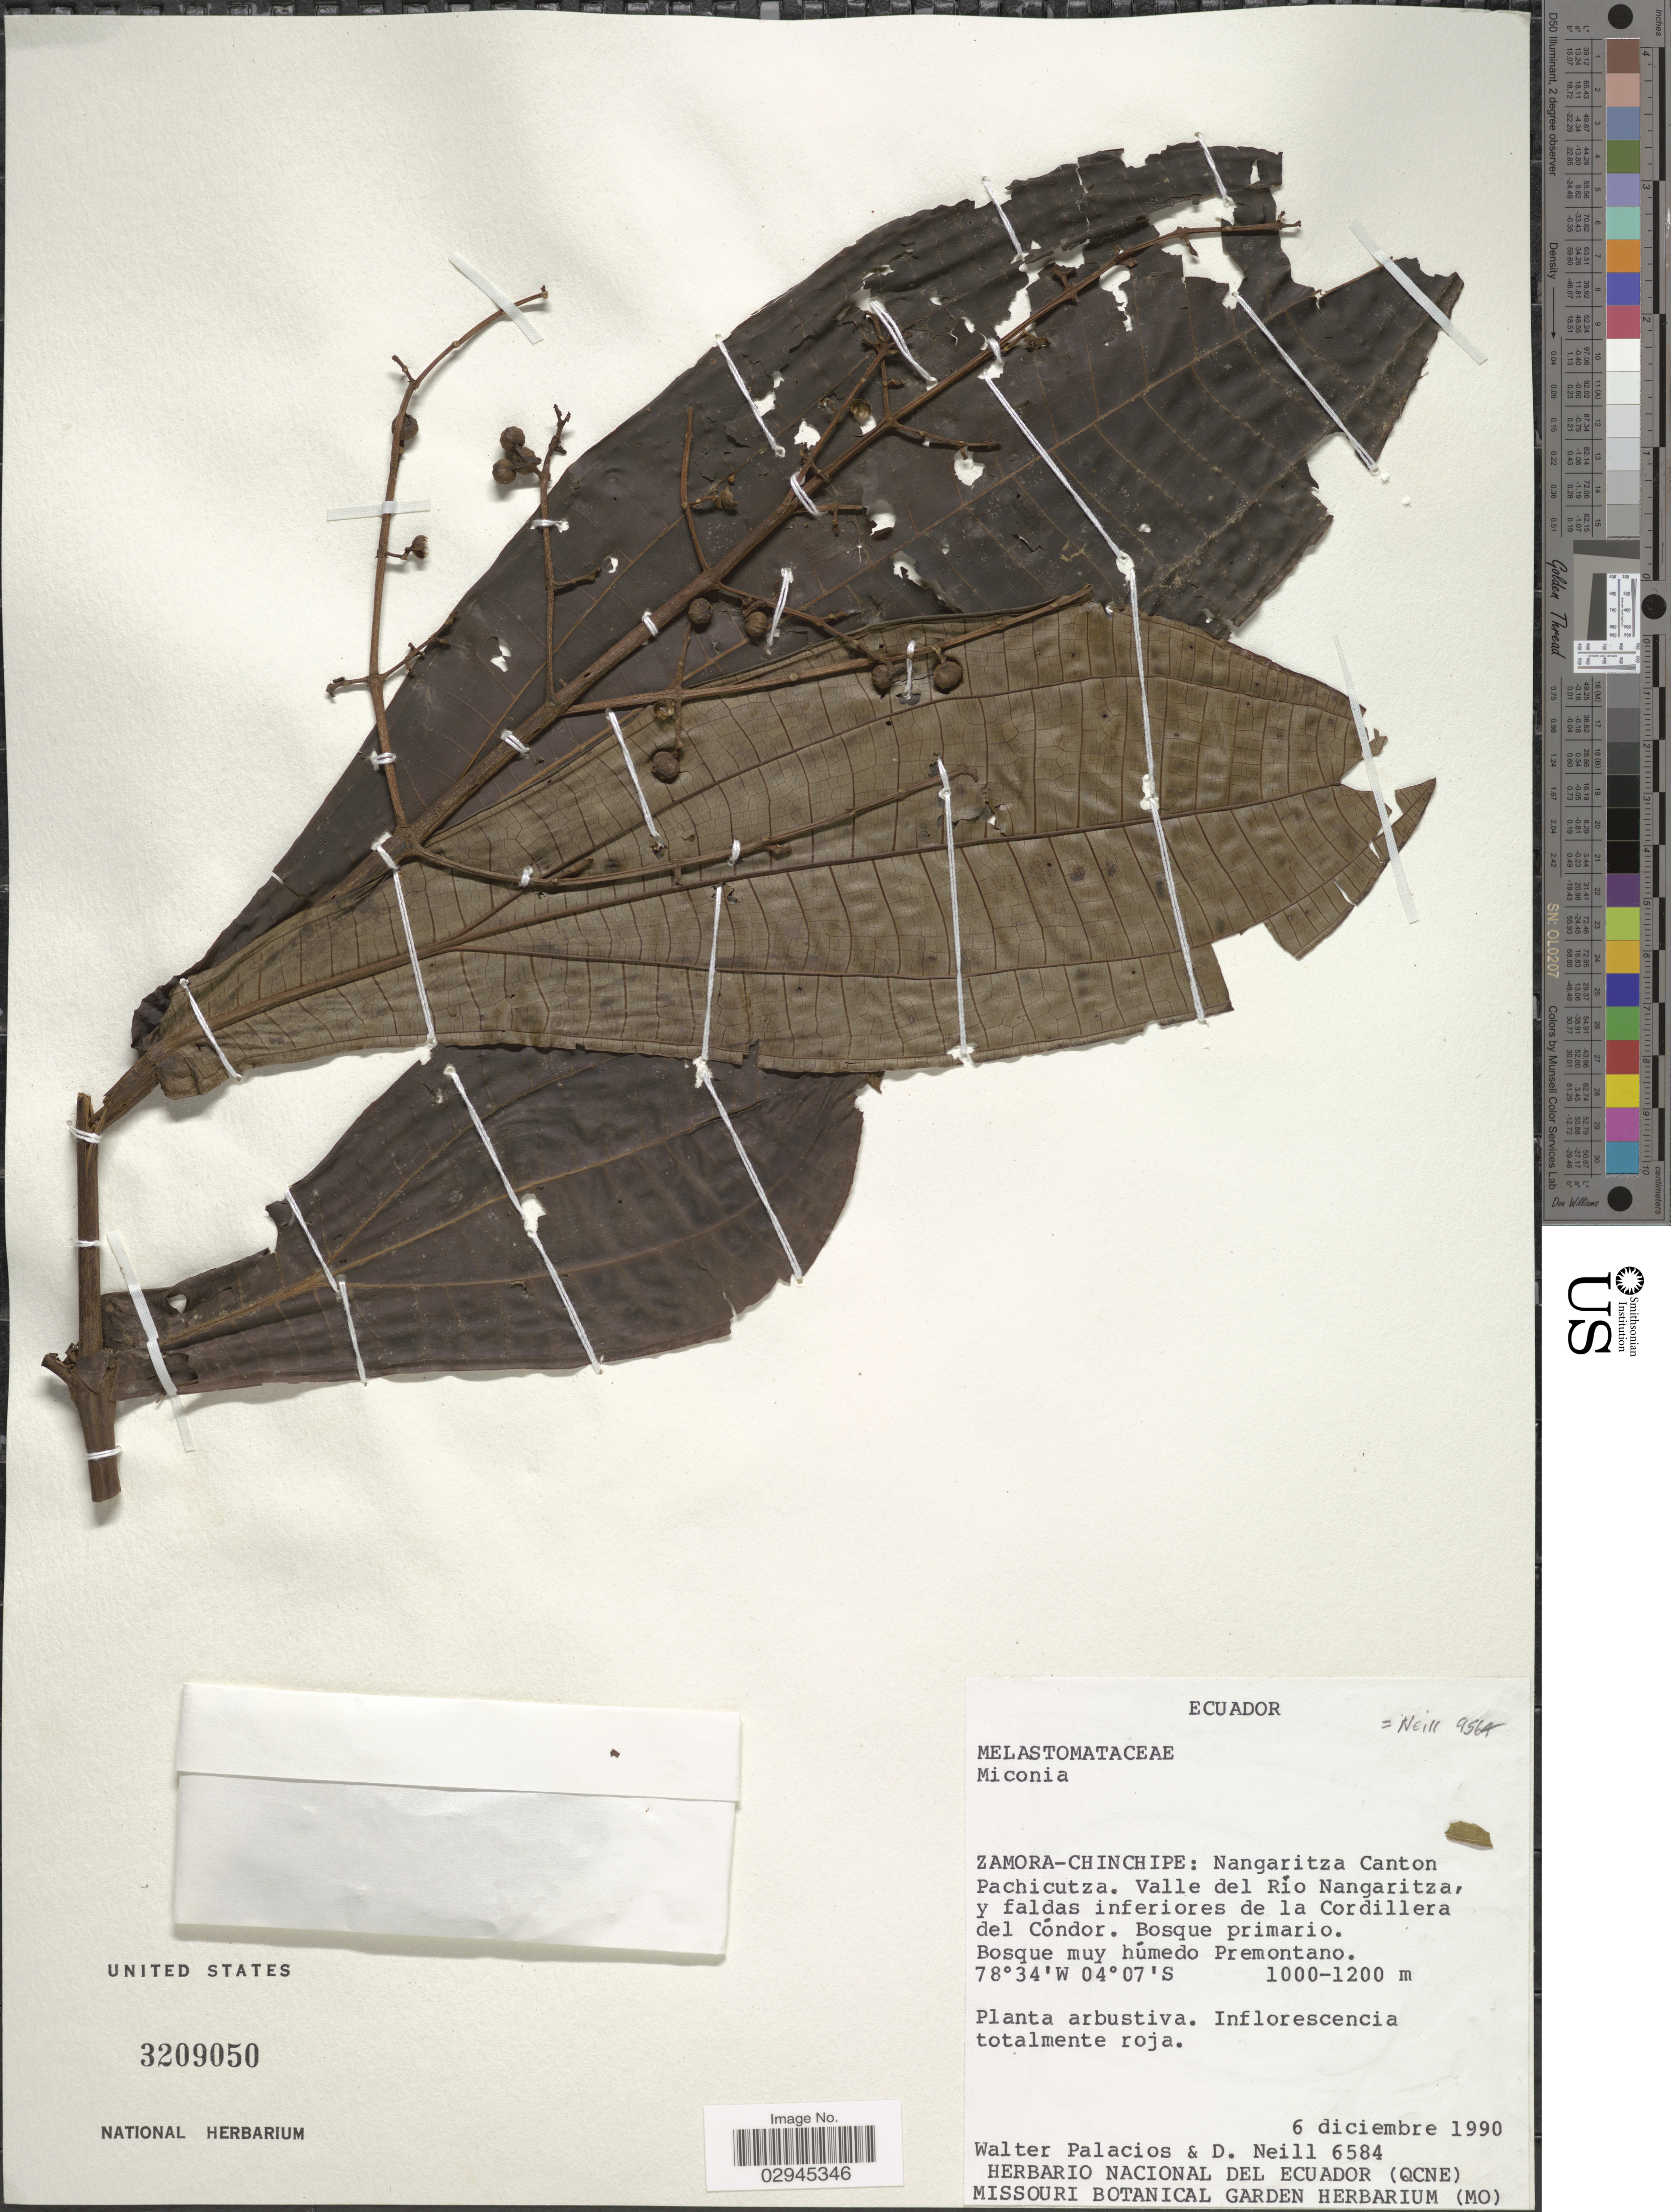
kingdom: Plantae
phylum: Tracheophyta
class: Magnoliopsida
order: Myrtales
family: Melastomataceae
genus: Miconia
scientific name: Miconia sp.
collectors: W. Palacios & D. Neill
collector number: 6584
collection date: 1990-12-06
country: Ecuador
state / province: Zamora-Chinchipe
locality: Nangaritza Canton. Pachicutza. Valle del Río Nangaritza, y faldas inferiores de la Cordillera del Cóndor. Bosque muy húmedo Premontano.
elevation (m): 1000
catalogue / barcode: US 3209050